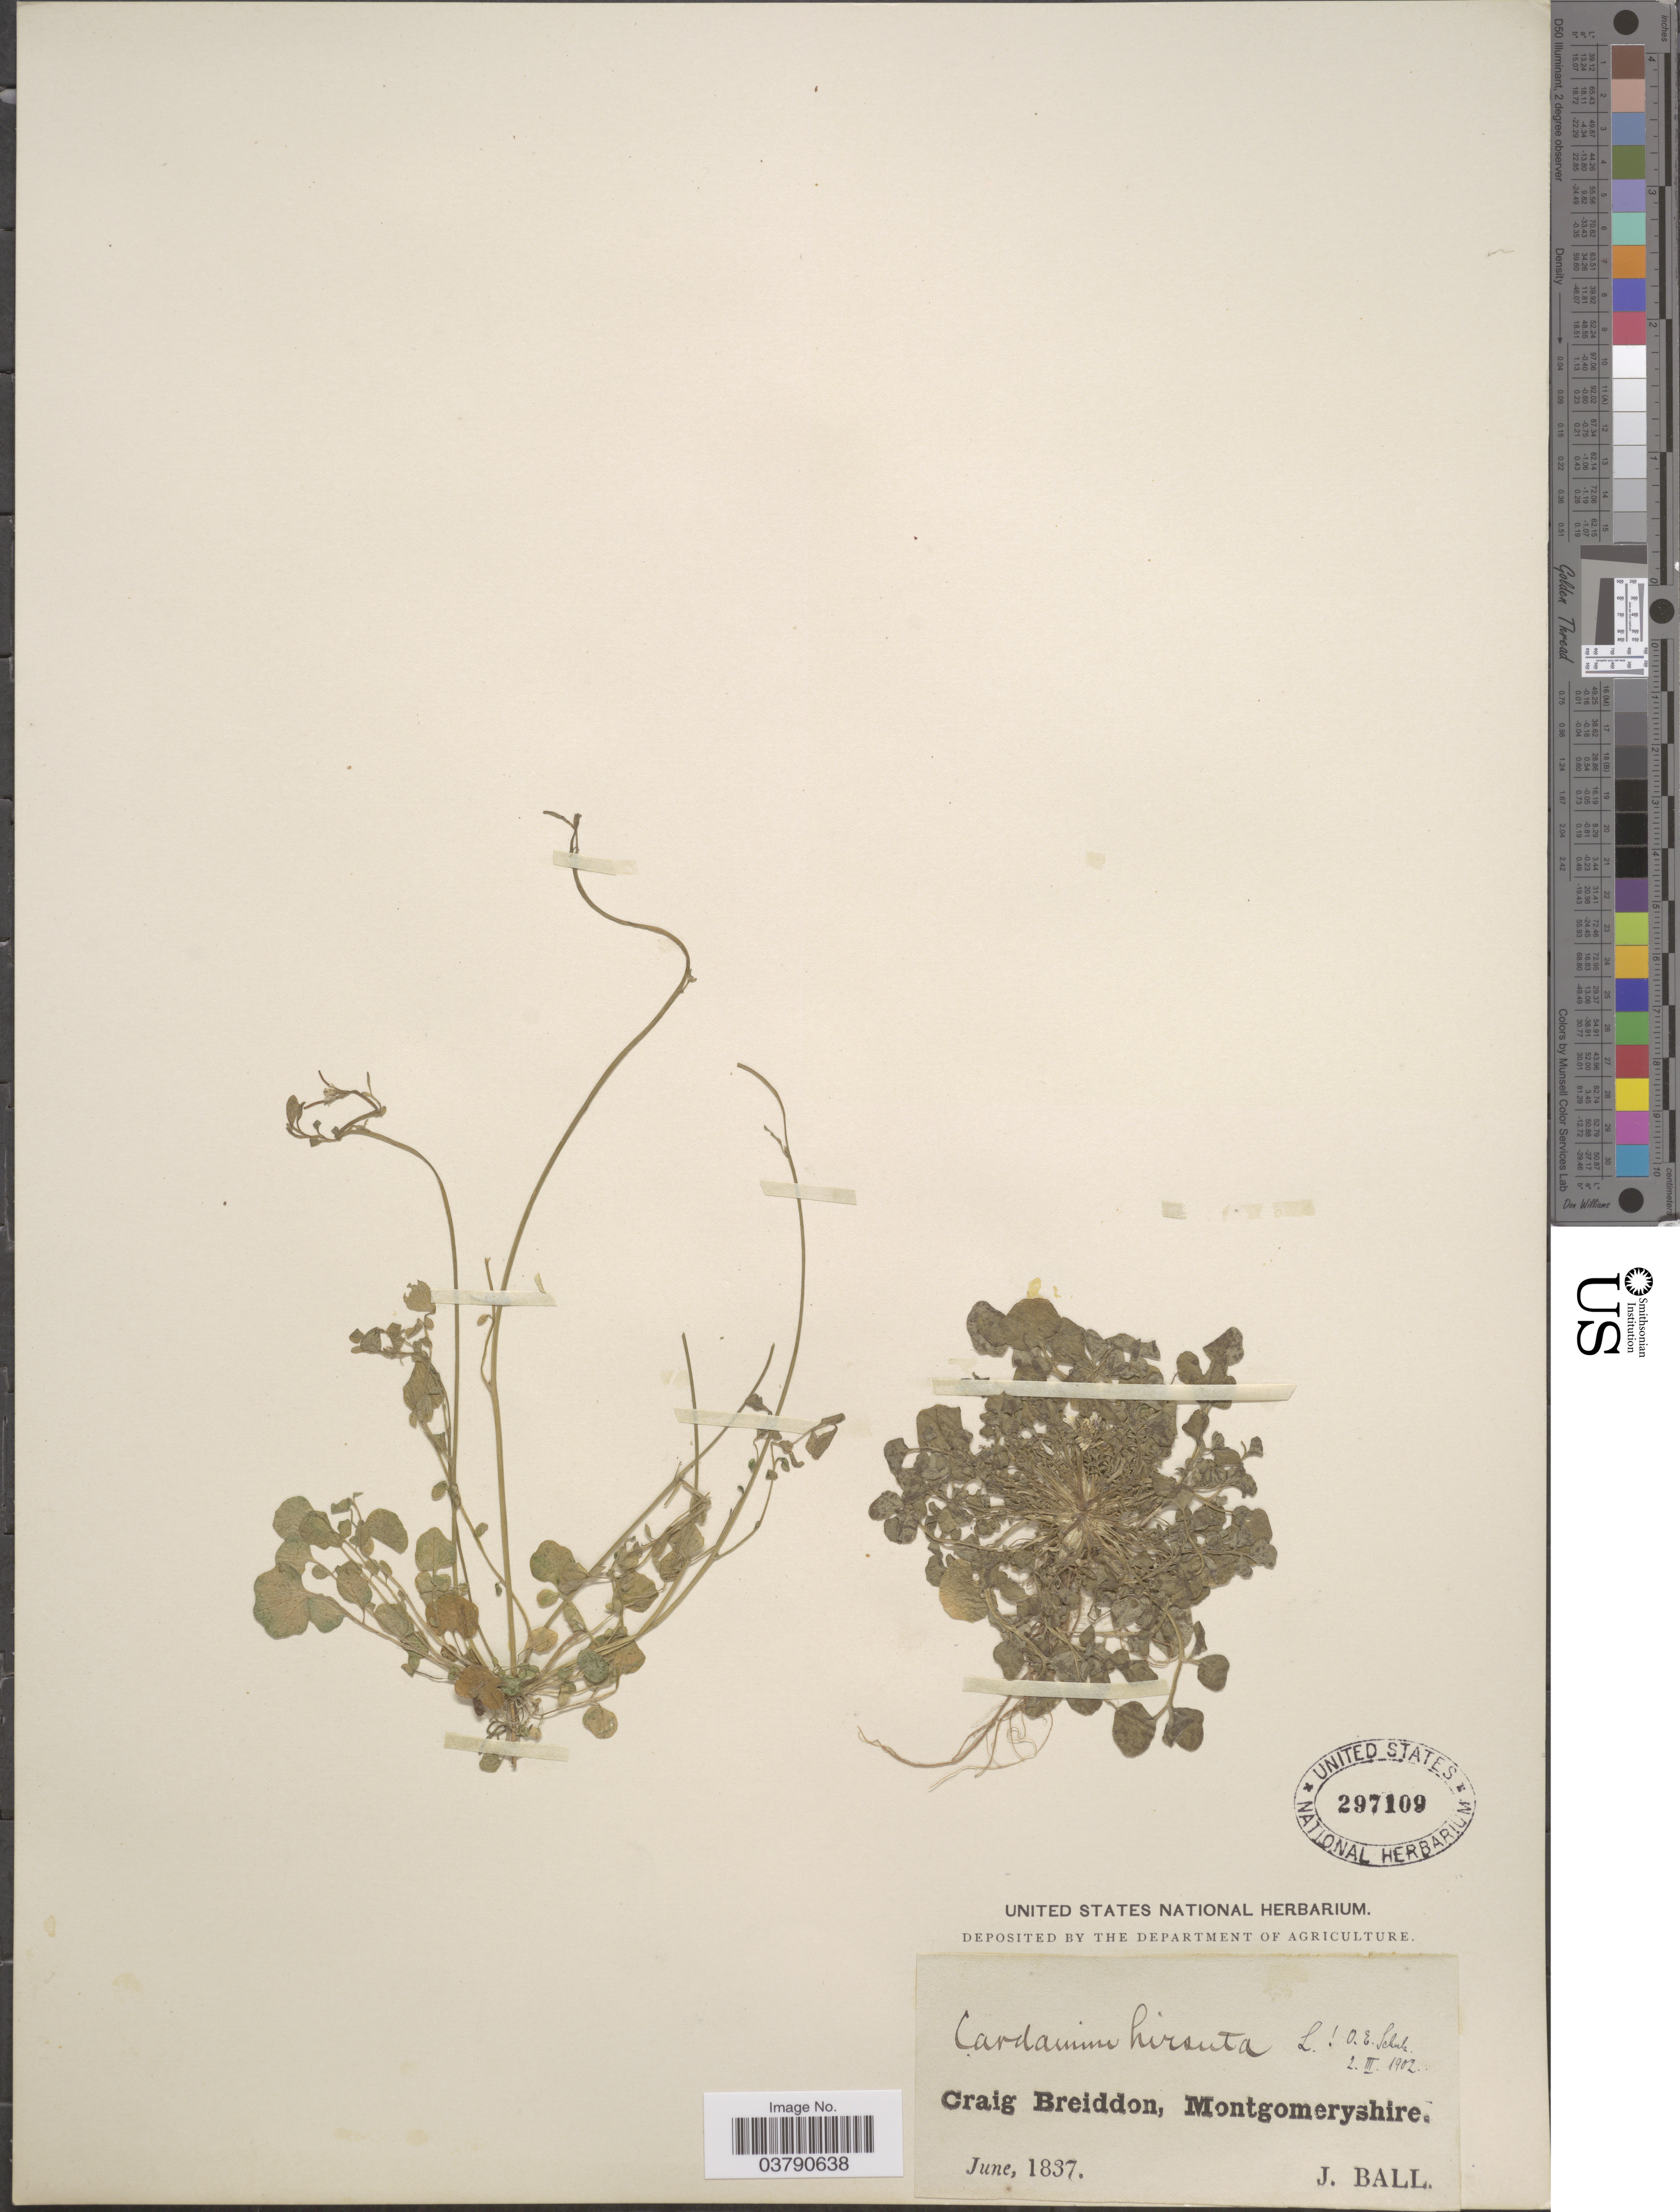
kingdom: Plantae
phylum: Tracheophyta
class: Magnoliopsida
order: Brassicales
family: Brassicaceae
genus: Cardamine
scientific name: Cardamine hirsuta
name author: L.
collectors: J. Ball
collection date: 1837-06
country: United Kingdom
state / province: Wales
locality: Craig Breiddon, Montgomeryshire.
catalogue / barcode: US 297109